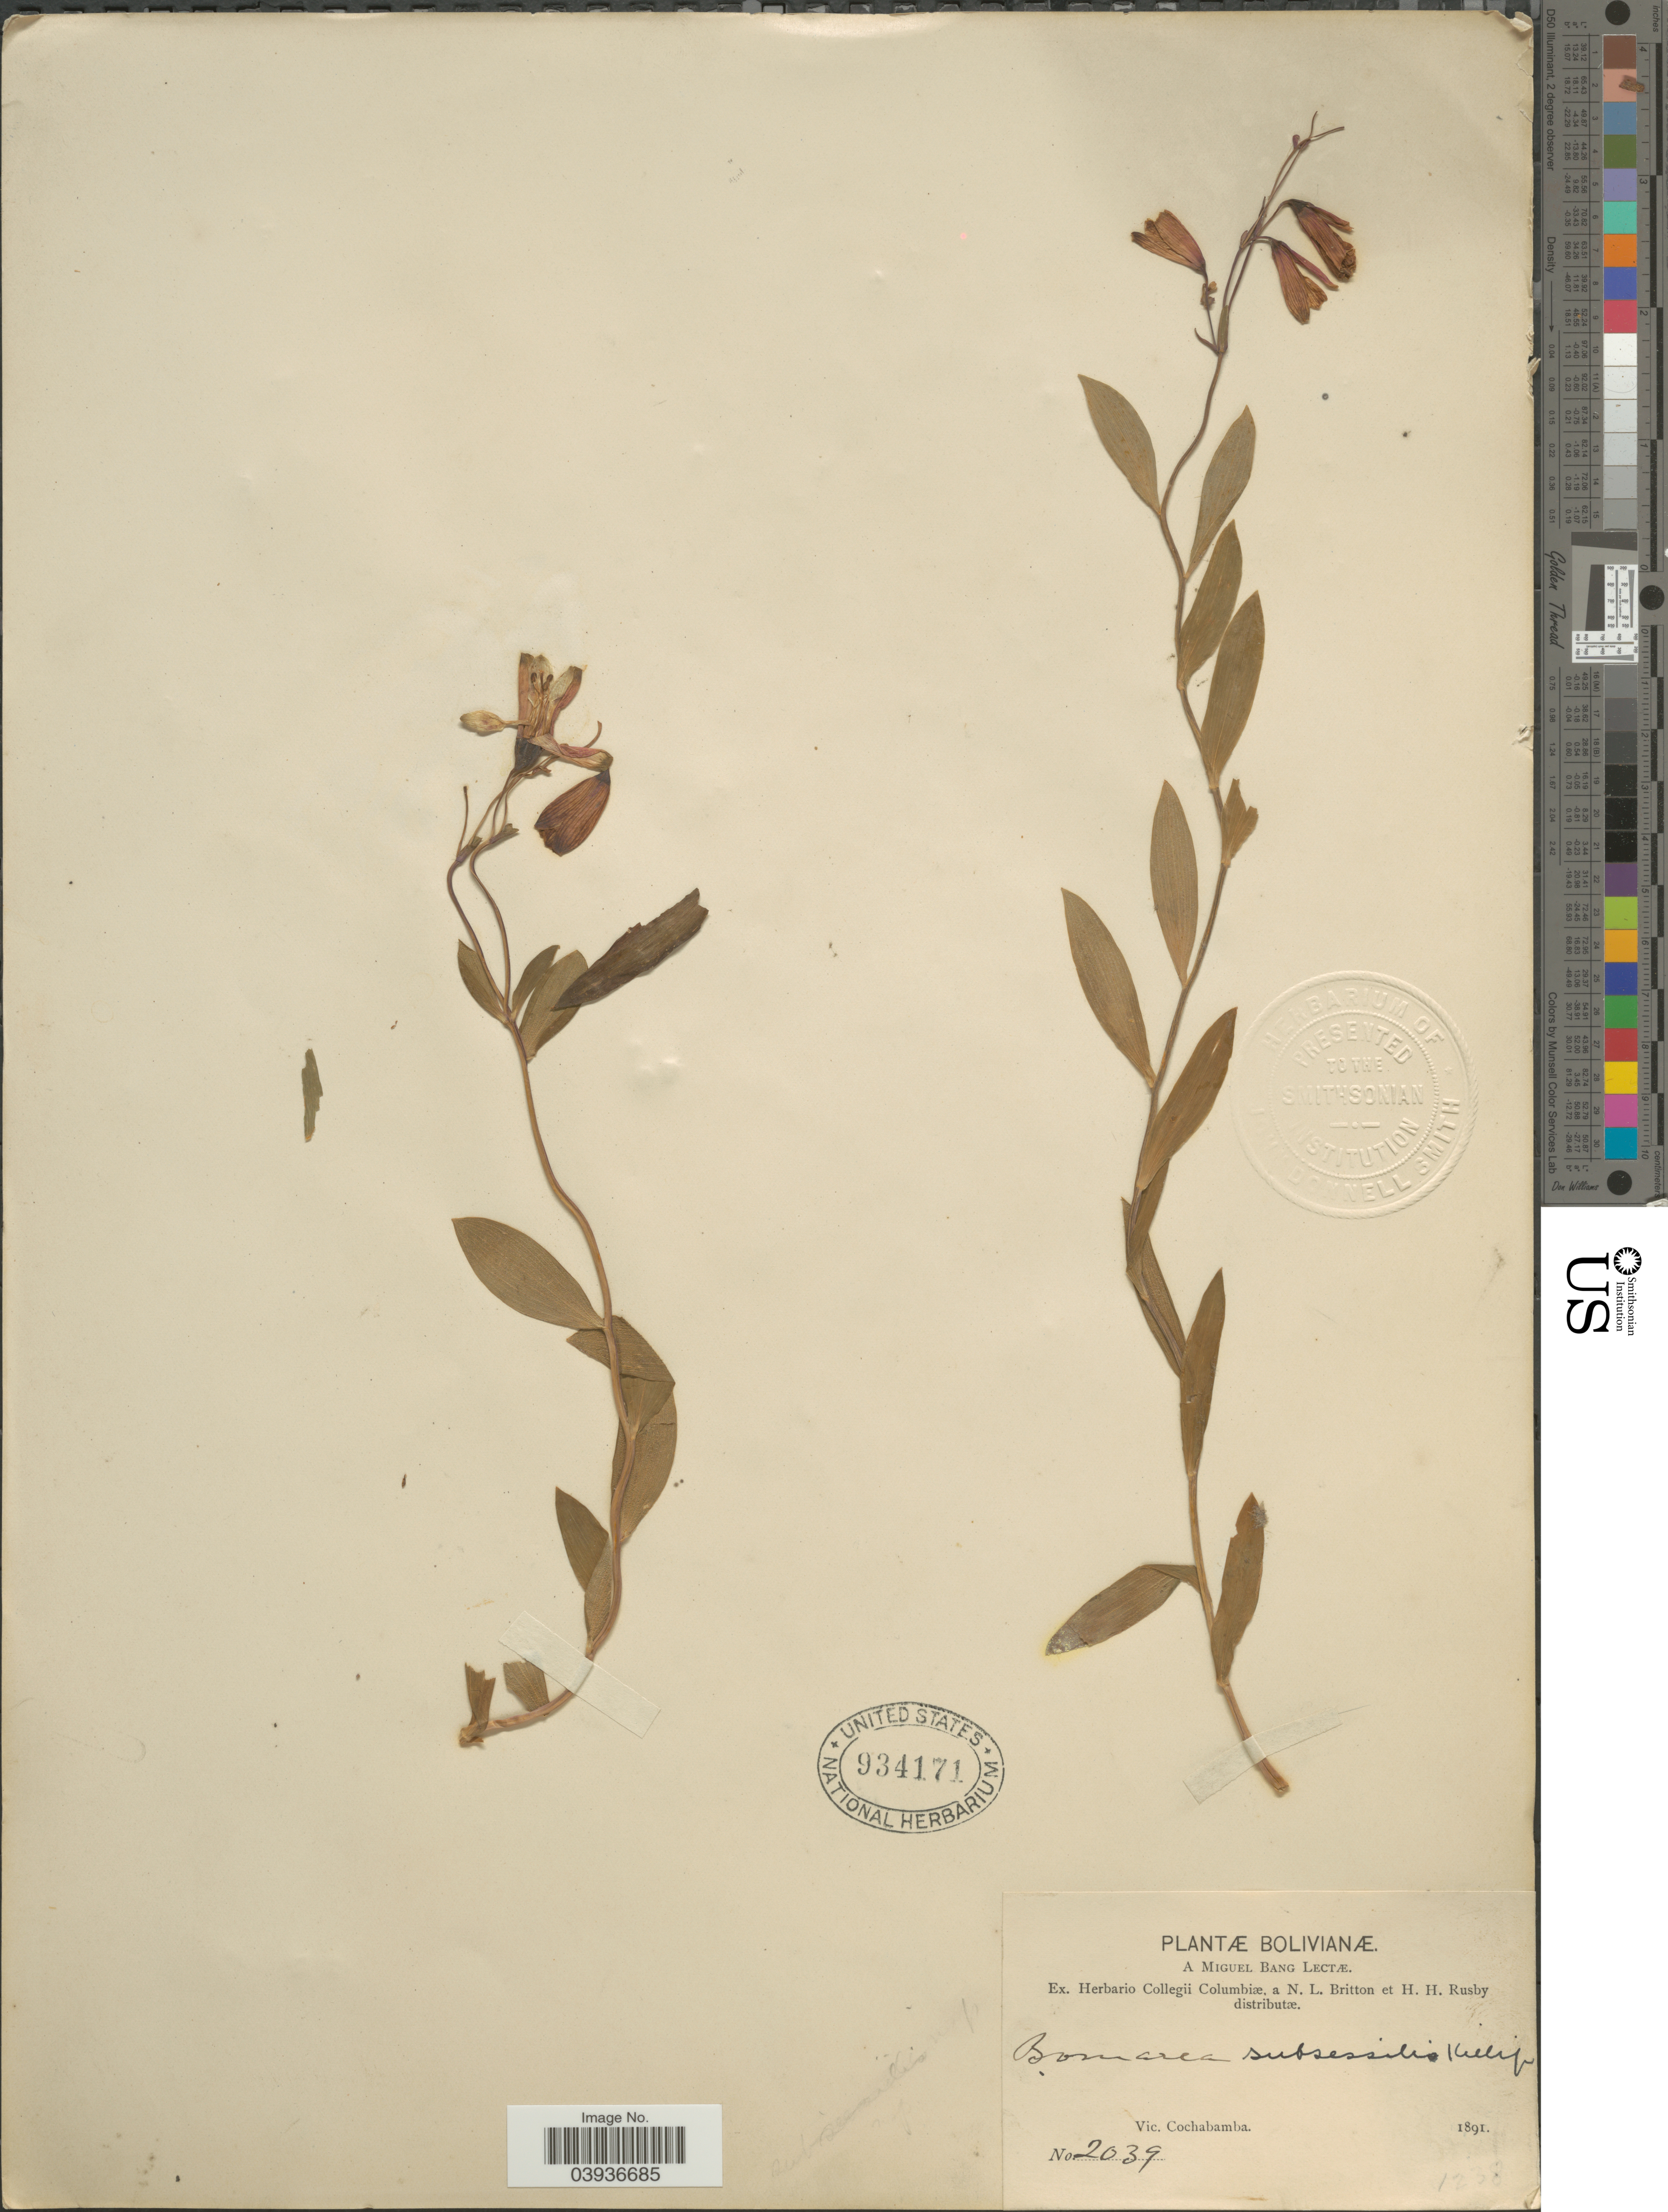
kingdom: Plantae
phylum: Tracheophyta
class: Liliopsida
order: Liliales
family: Alstroemeriaceae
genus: Bomarea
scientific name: Bomarea subsessilis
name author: Killip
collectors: M. Bang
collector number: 2039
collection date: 1891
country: Bolivia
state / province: Cochabamba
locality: Vic. Cochabamba.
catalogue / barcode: US 934171